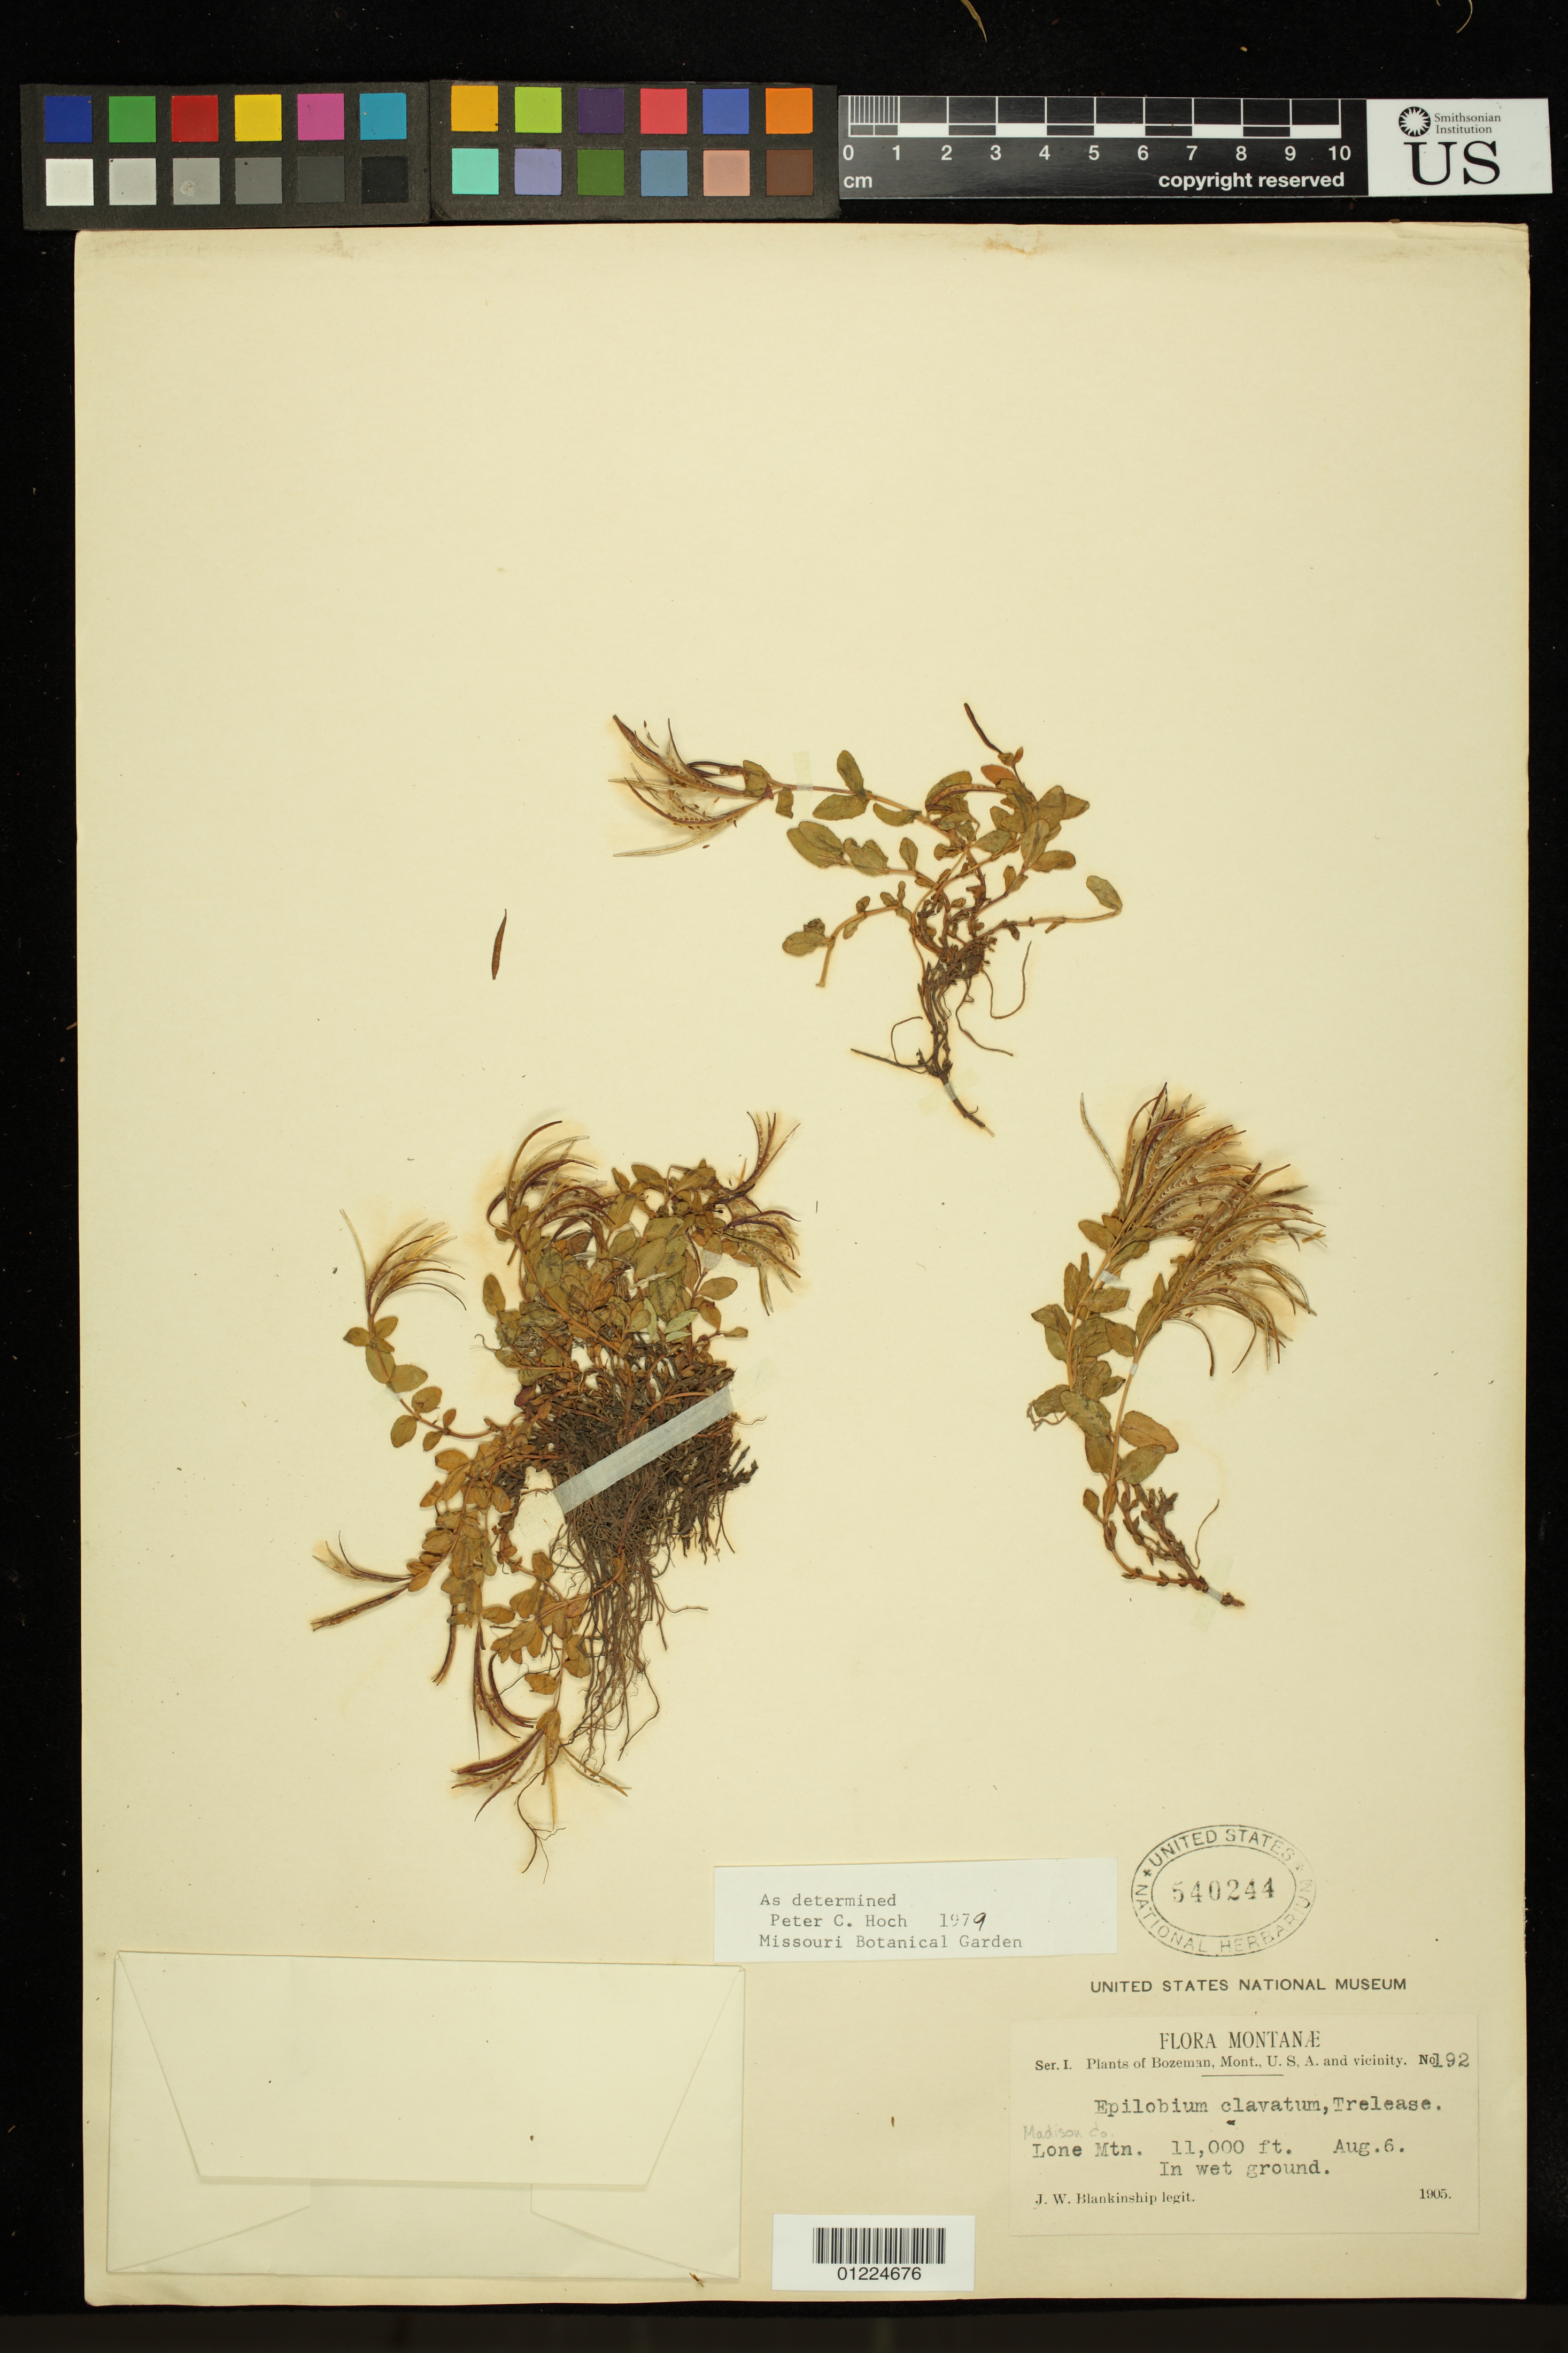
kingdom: Plantae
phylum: Tracheophyta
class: Magnoliopsida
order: Myrtales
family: Onagraceae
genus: Epilobium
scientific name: Epilobium clavatum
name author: Hausskn.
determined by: Hoch, P. C.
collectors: J. W. Blankinship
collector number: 192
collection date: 1905-08-06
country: United States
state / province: Montana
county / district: Madison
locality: Lone Mtn.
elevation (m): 3353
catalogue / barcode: US 540244